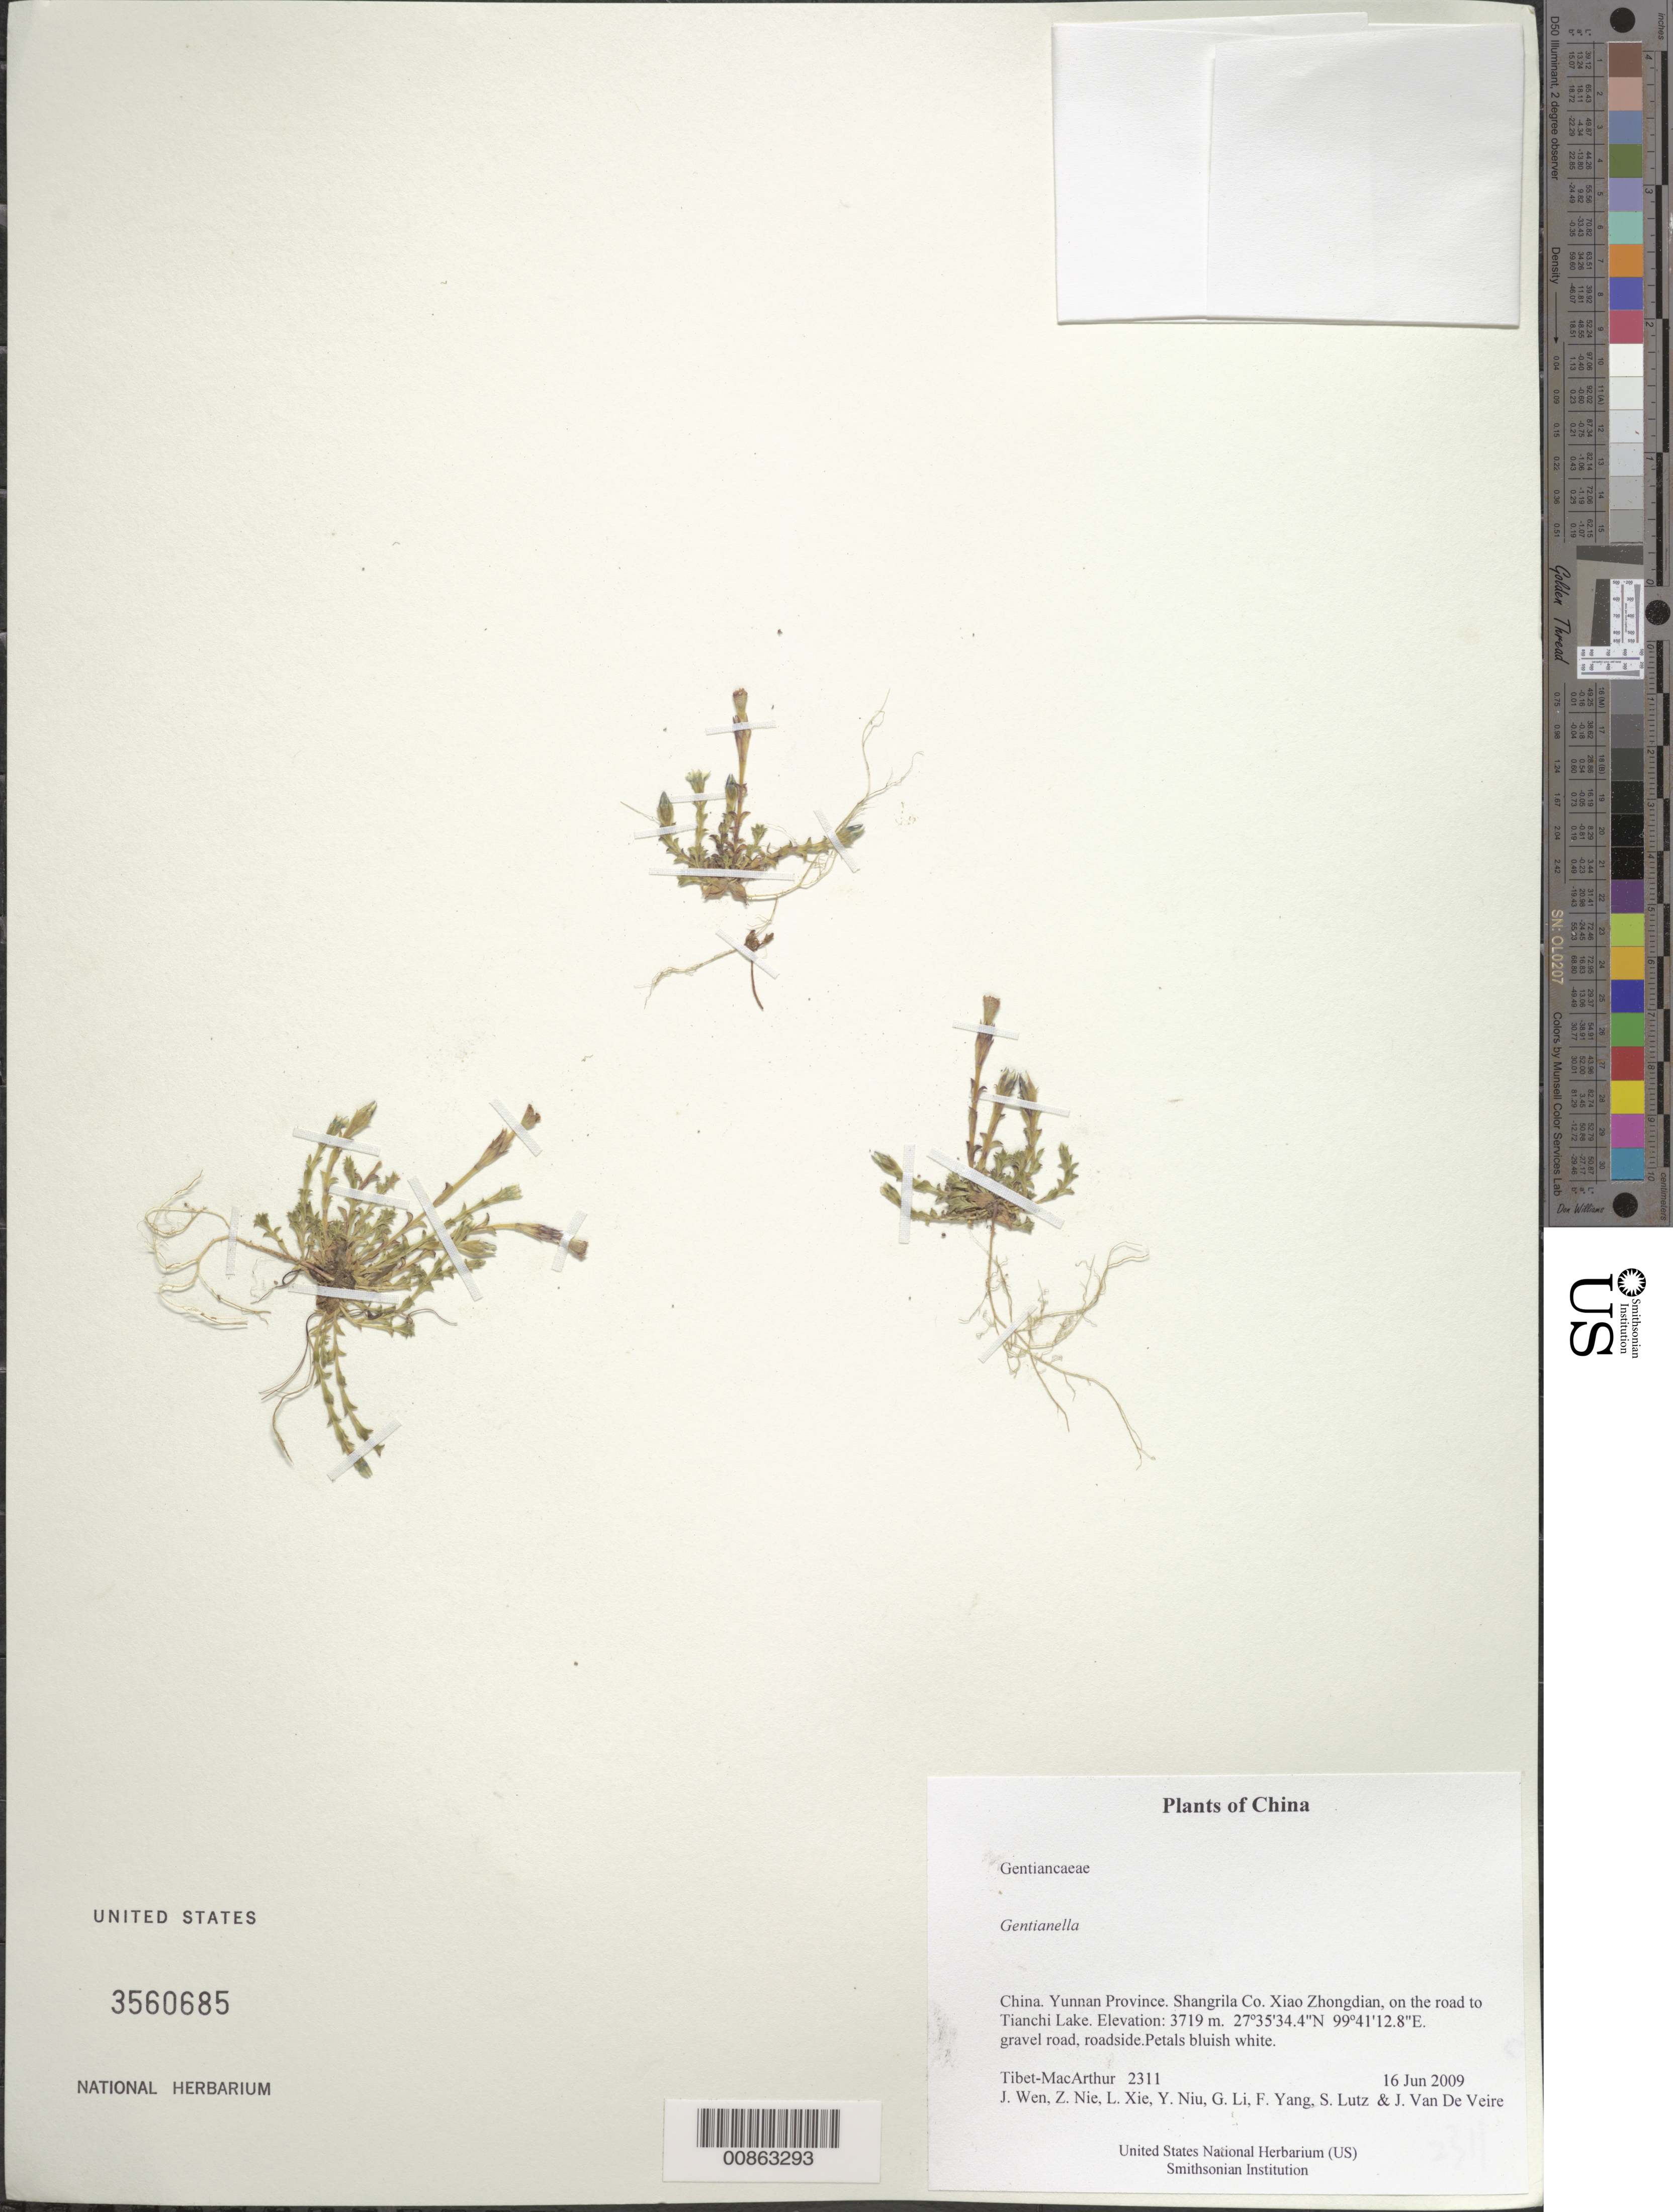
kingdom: Plantae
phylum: Tracheophyta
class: Magnoliopsida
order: Gentianales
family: Gentianaceae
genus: Gentianella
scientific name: Gentianella sp.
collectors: Tibet-MacArthur, J. Wen, Z. Nie, L. Xie, Y. Niu, G. Li, F. Yang, S. Lutz & J. Van De Veire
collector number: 2311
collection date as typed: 16 Jun 2009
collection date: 2009-06-16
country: China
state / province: Yunnan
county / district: Shangrila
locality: Xiao Zhongdian, on the road to Tianchi Lake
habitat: gravel road, roadside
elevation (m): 3719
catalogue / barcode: US 3560685